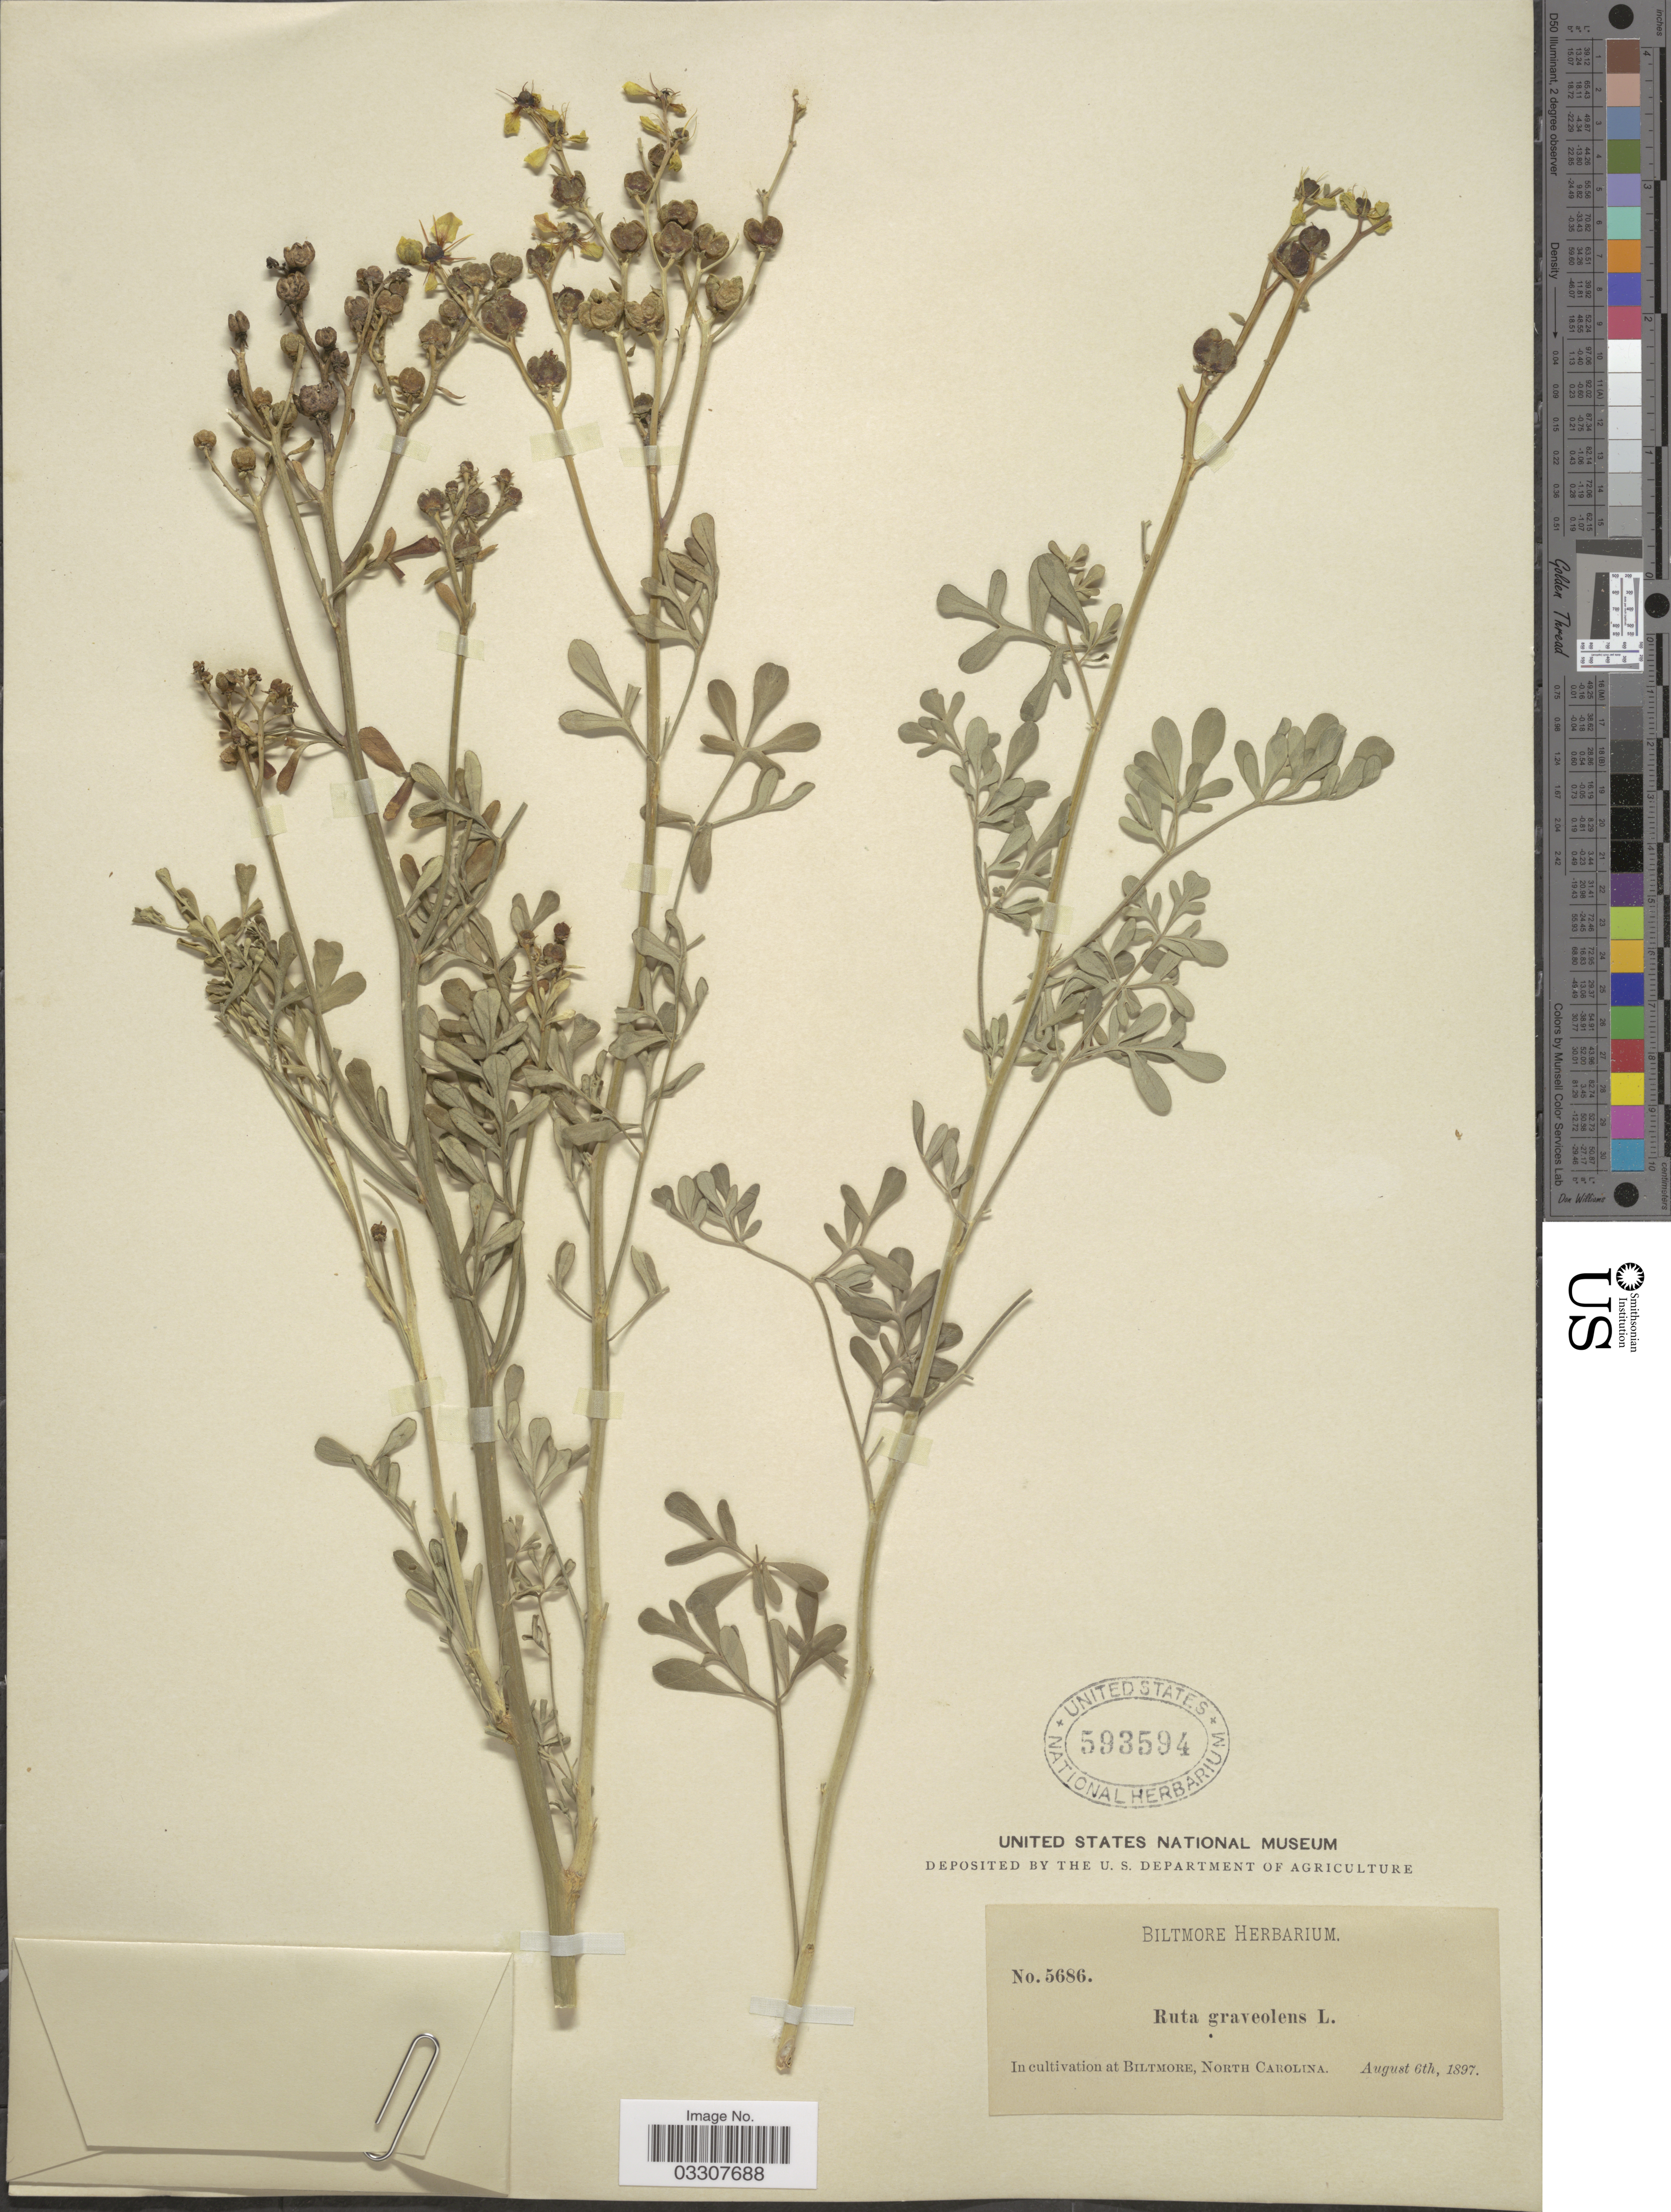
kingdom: Plantae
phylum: Tracheophyta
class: Magnoliopsida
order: Sapindales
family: Rutaceae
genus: Ruta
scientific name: Ruta graveolens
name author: L.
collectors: ex herb. Biltmore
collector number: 5686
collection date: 1897-08-06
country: United States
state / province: North Carolina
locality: In cultivation at Baltimore.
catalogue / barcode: US 593594